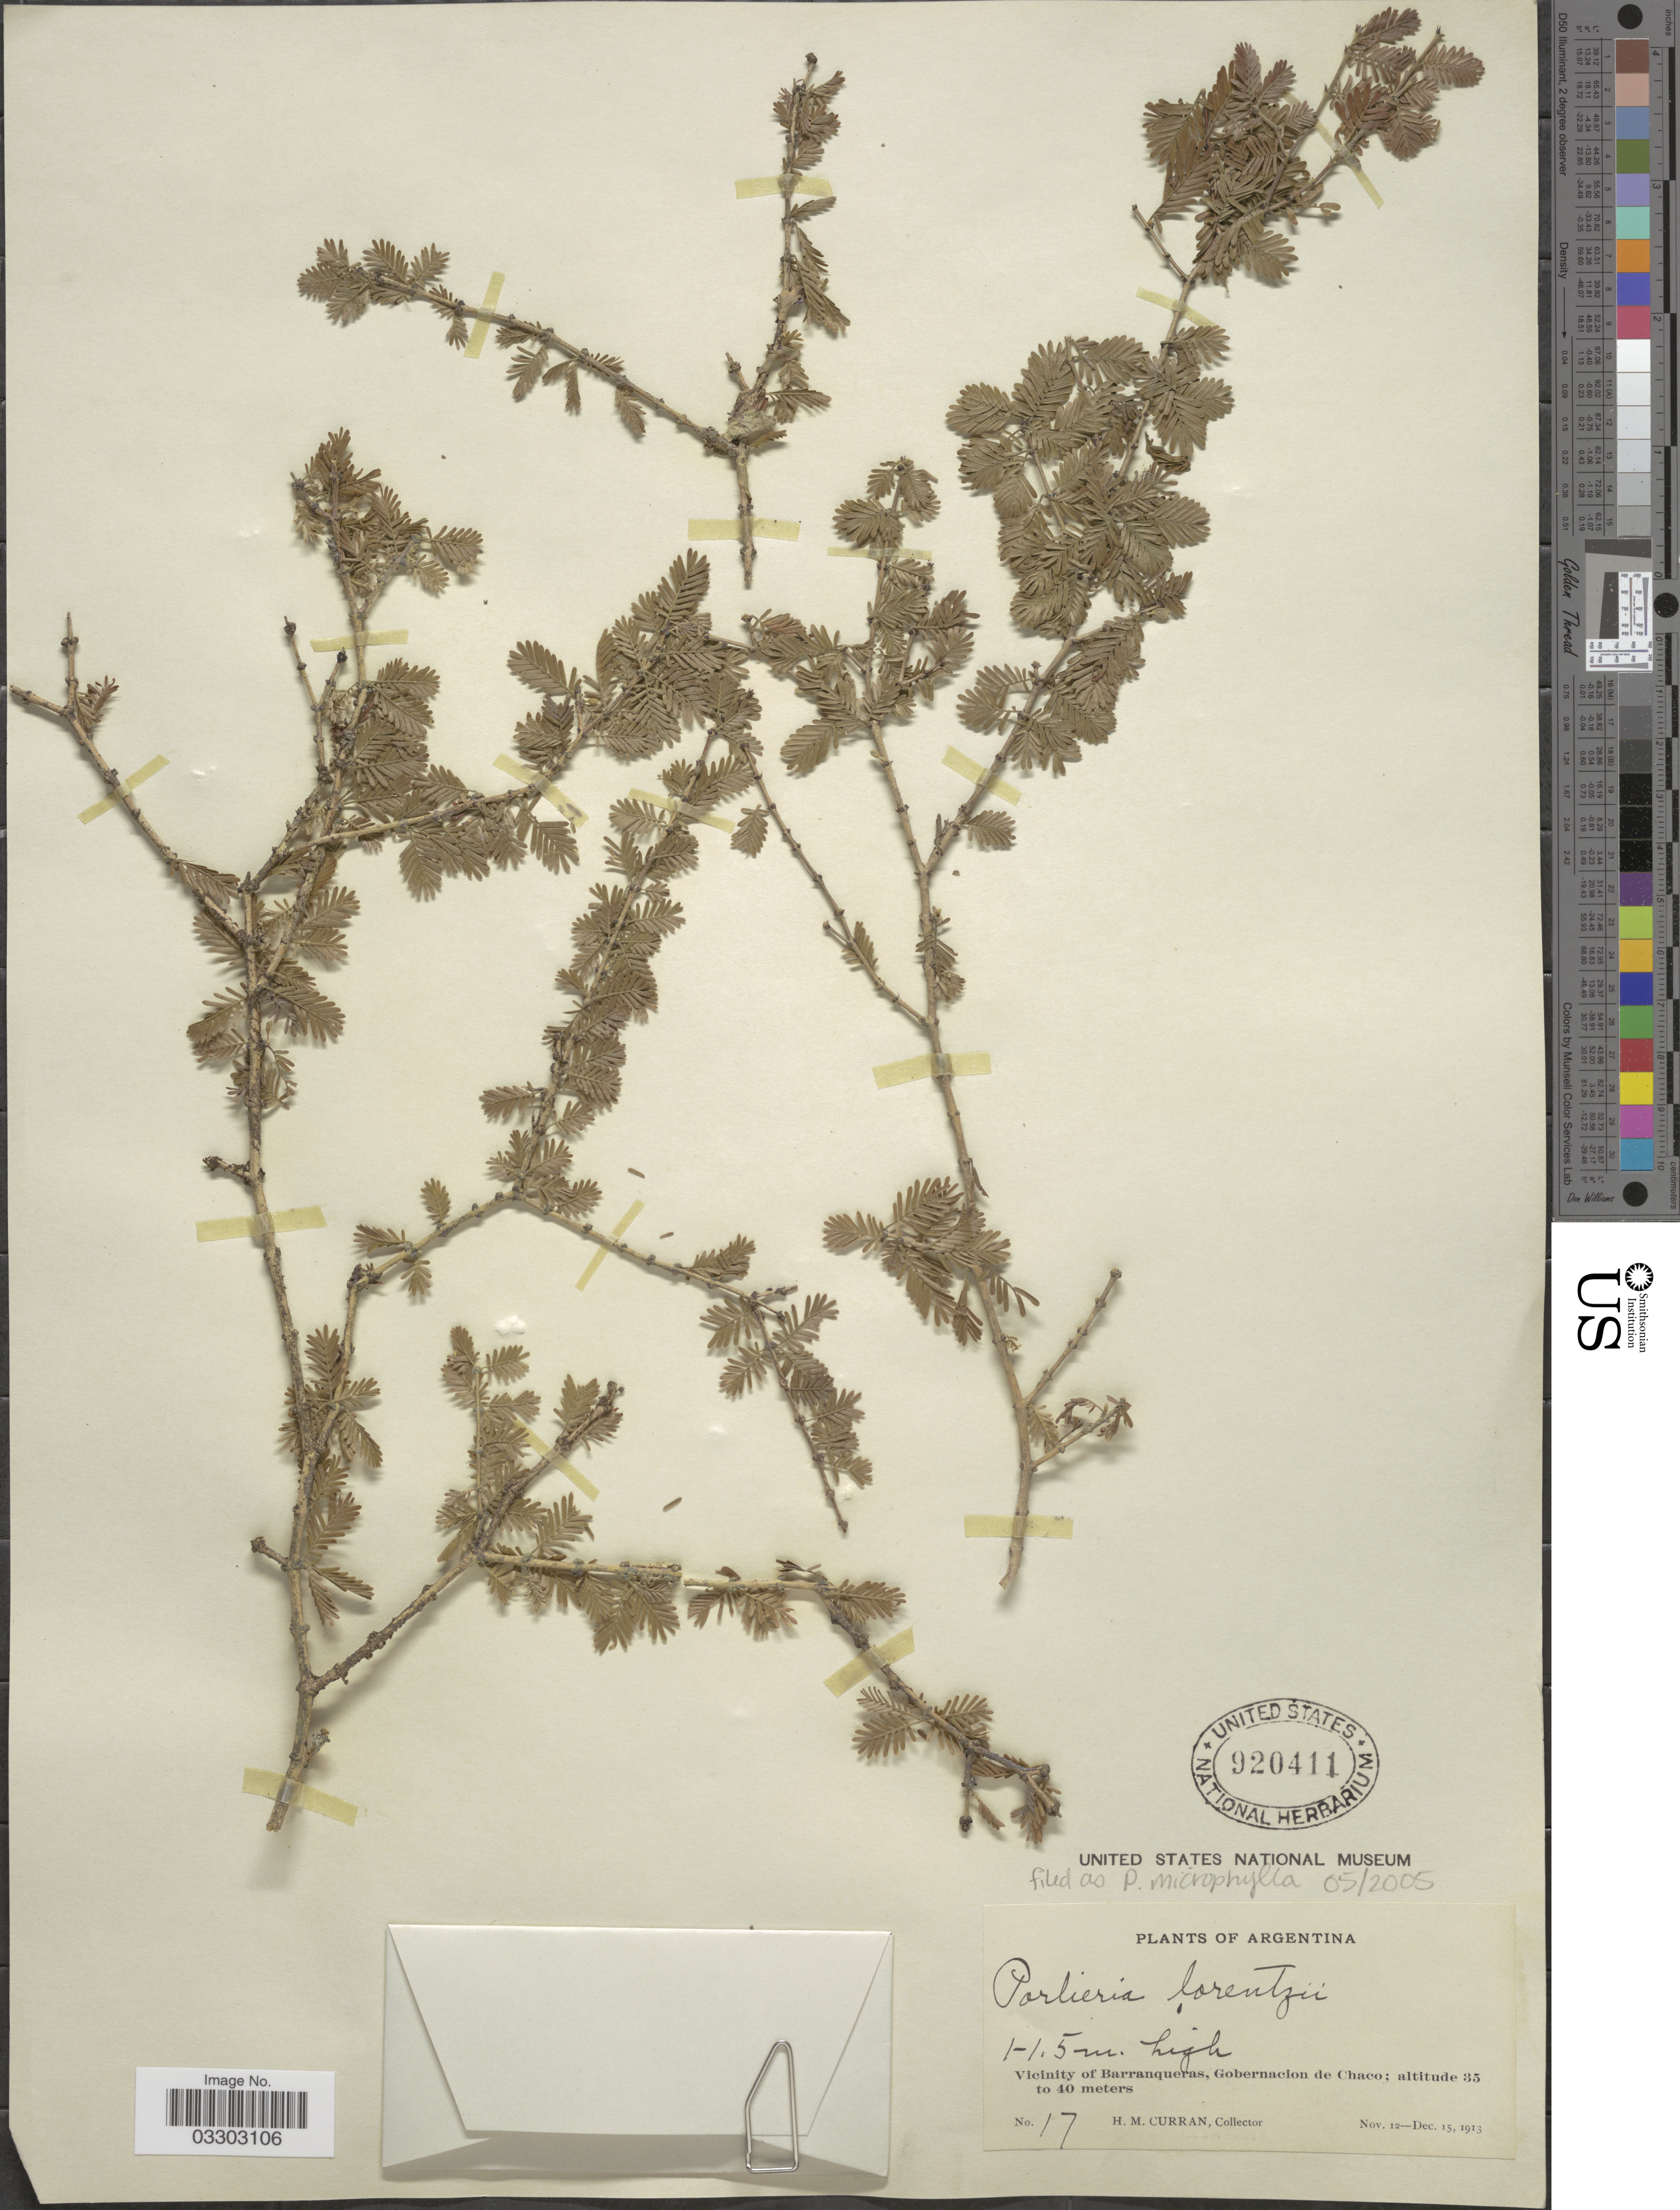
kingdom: Plantae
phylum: Tracheophyta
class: Magnoliopsida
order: Zygophyllales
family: Zygophyllaceae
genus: Porlieria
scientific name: Porlieria microphylla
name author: (Baill.) Descole et al.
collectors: H. M. Curran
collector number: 17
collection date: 1913-11-12/1913-12-15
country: Argentina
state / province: Chaco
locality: Vicinity of Barranqueras, Gobernacion de Chaco.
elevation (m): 35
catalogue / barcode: US 920411